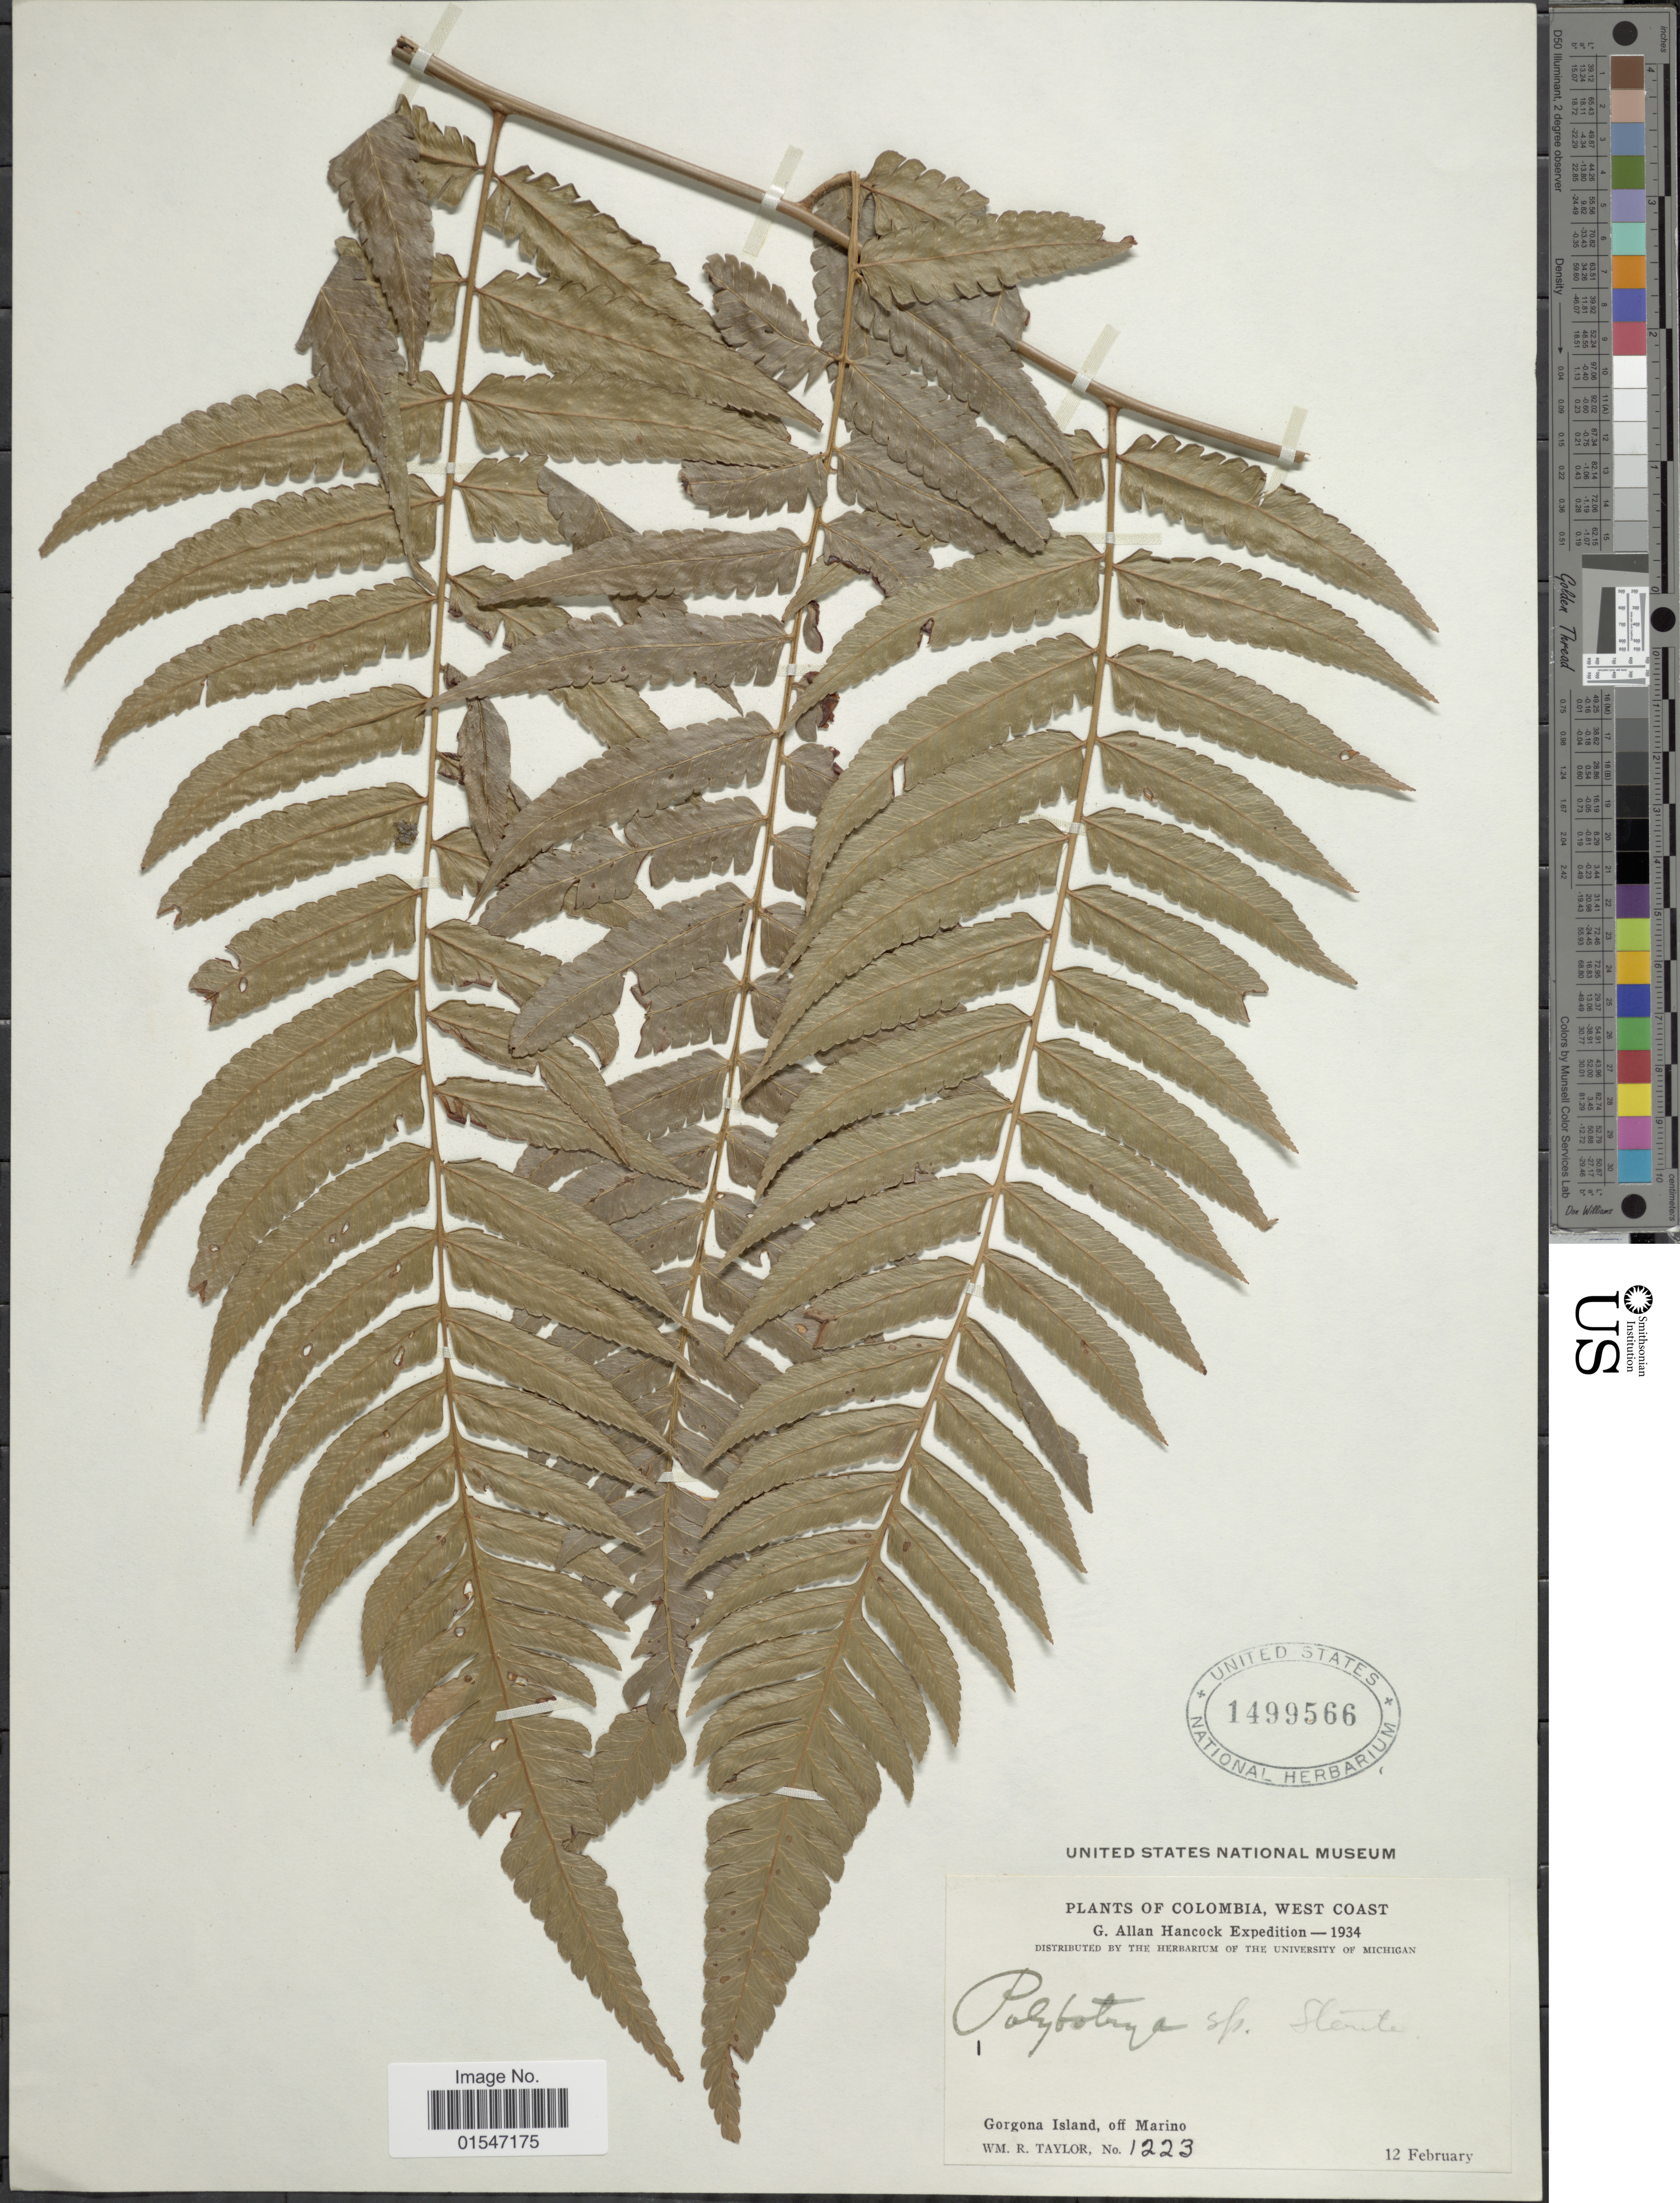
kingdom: Plantae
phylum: Tracheophyta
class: Polypodiopsida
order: Polypodiales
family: Dryopteridaceae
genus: Polybotrya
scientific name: Polybotrya caudata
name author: Kunze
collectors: W. R. Taylor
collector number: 1223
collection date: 1934-02-12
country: Colombia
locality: West Coast, Gorgona Island, off Marino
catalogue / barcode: US 1499566